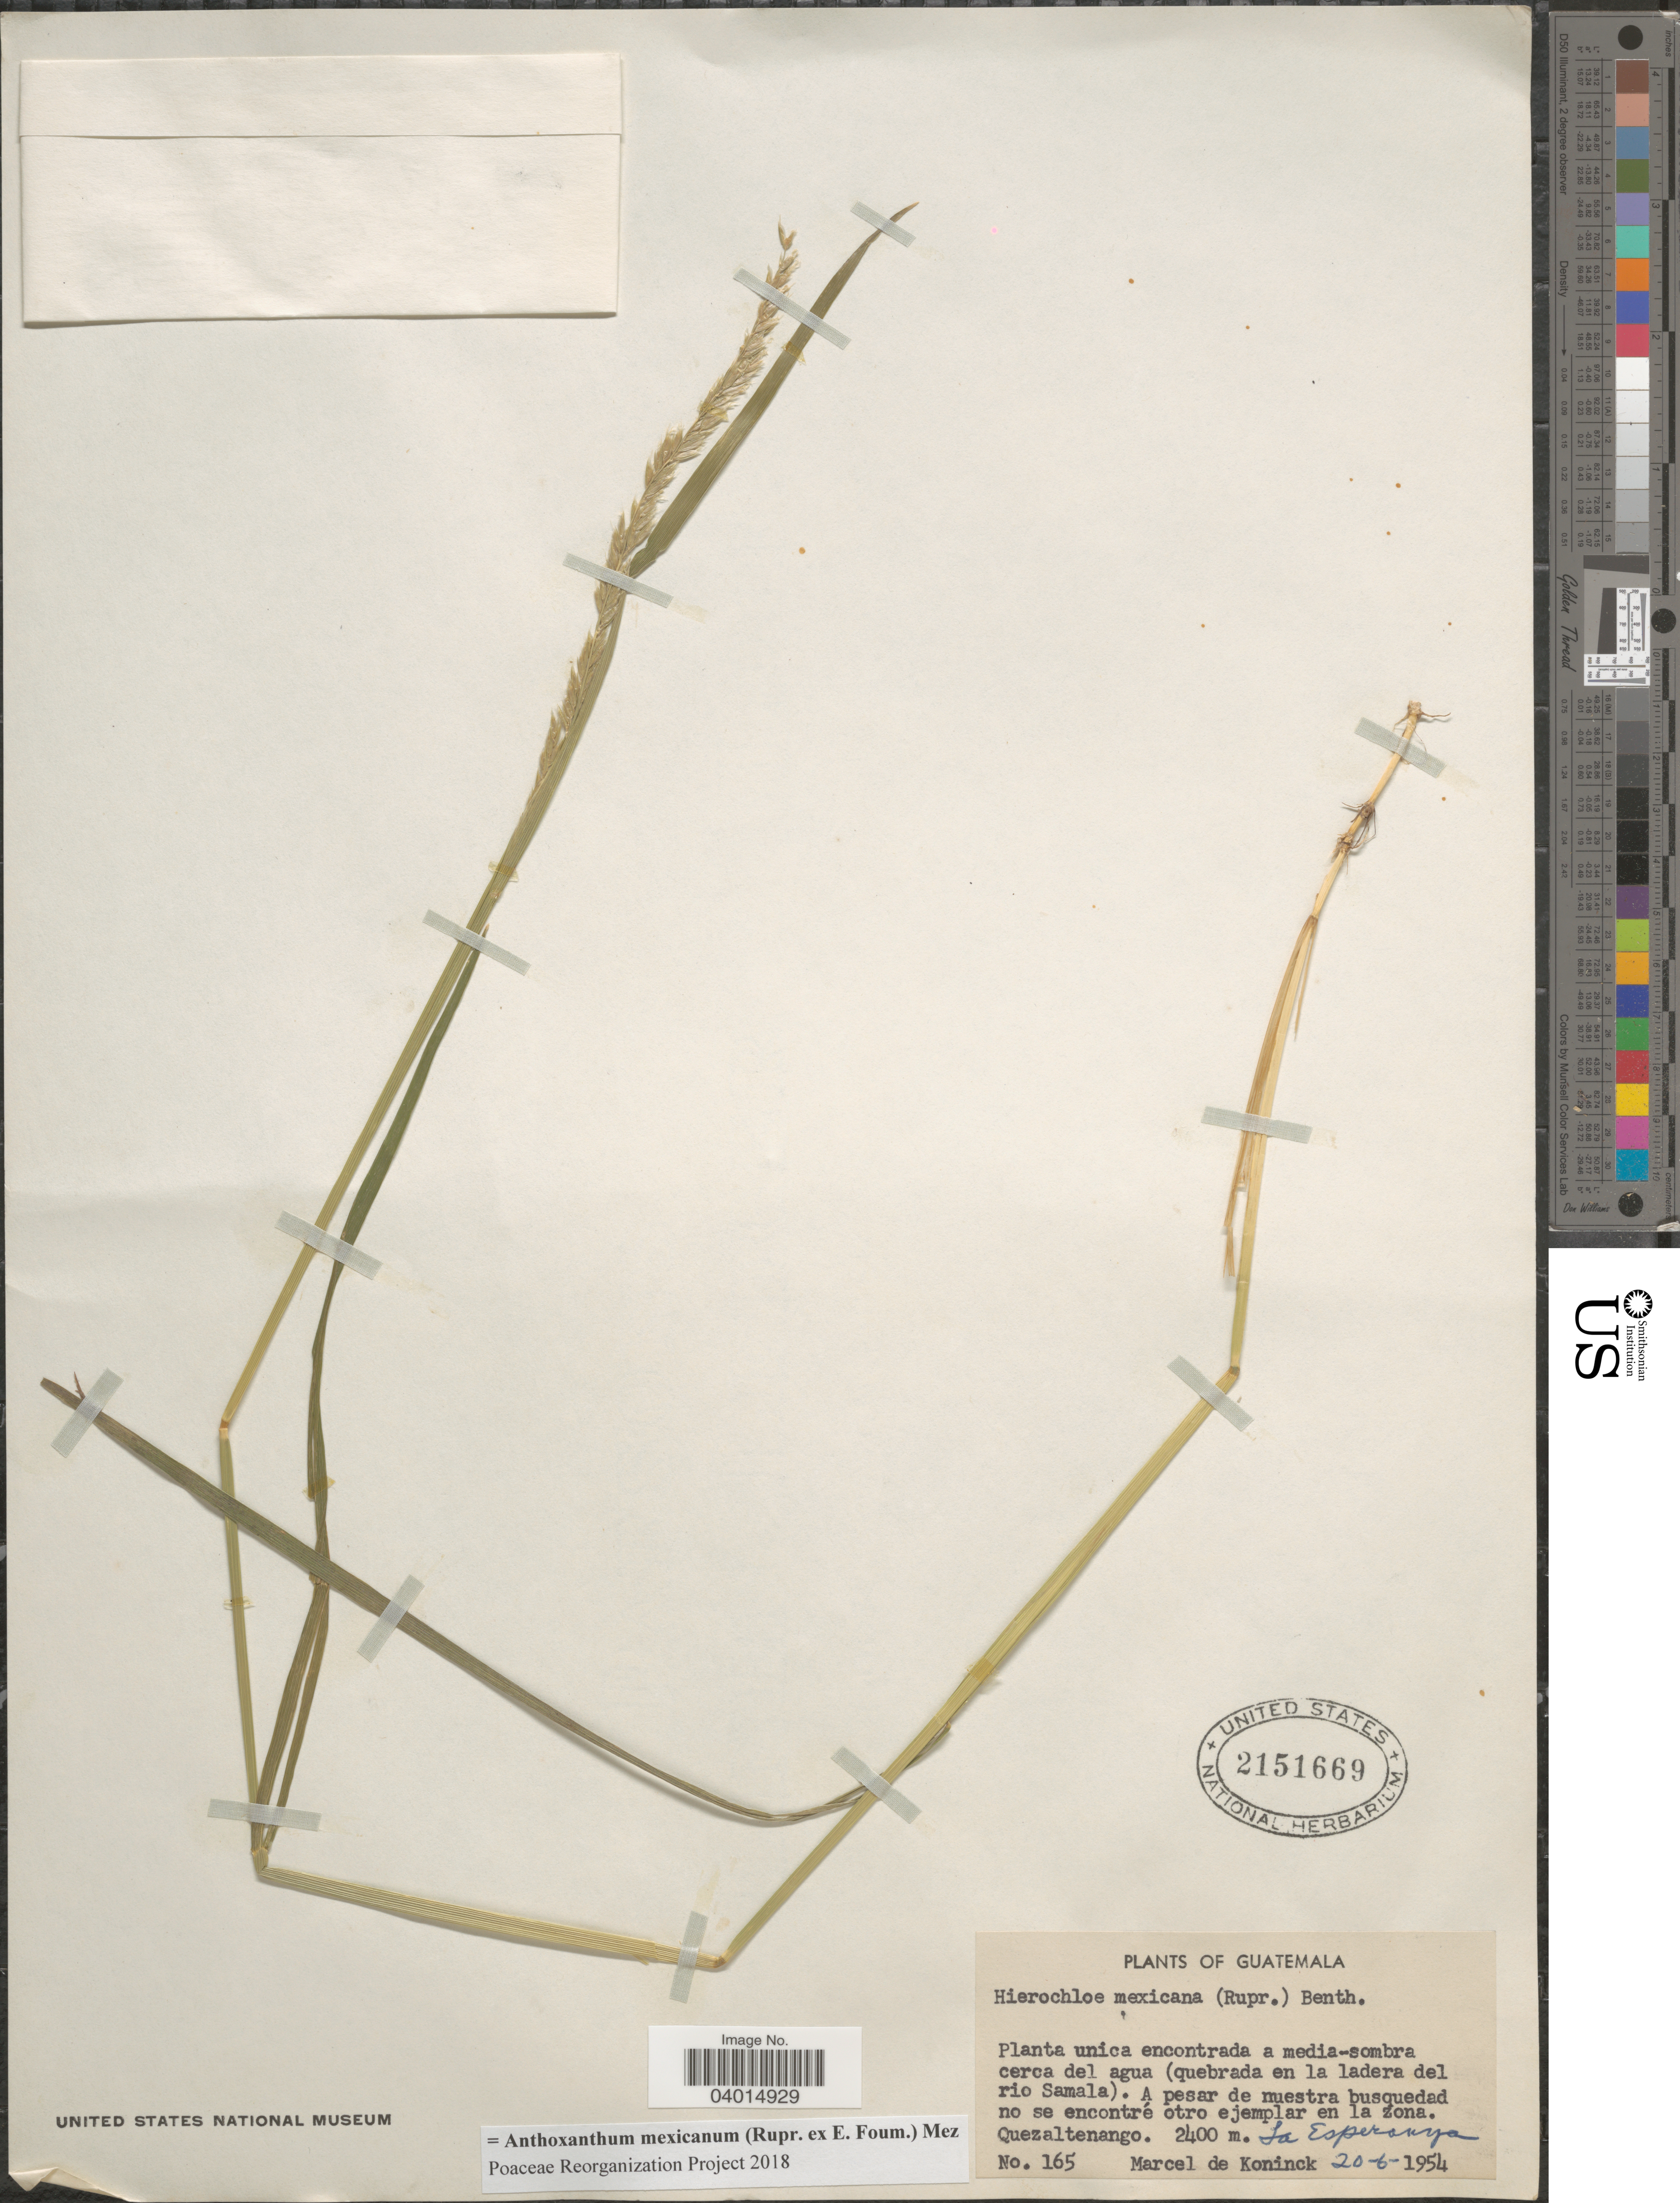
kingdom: Plantae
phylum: Tracheophyta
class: Liliopsida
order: Poales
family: Poaceae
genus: Anthoxanthum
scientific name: Anthoxanthum mexicanum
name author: (Rupr. ex E. Fourn.) Mez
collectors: M. Koninck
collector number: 165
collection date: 1954-06-20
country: Guatemala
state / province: Quetzaltenango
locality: Encontrada a media-sombra cerca del agua (quebrada en la ladera del rio Samala). La Esperanza.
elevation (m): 2400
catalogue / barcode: US 2151669